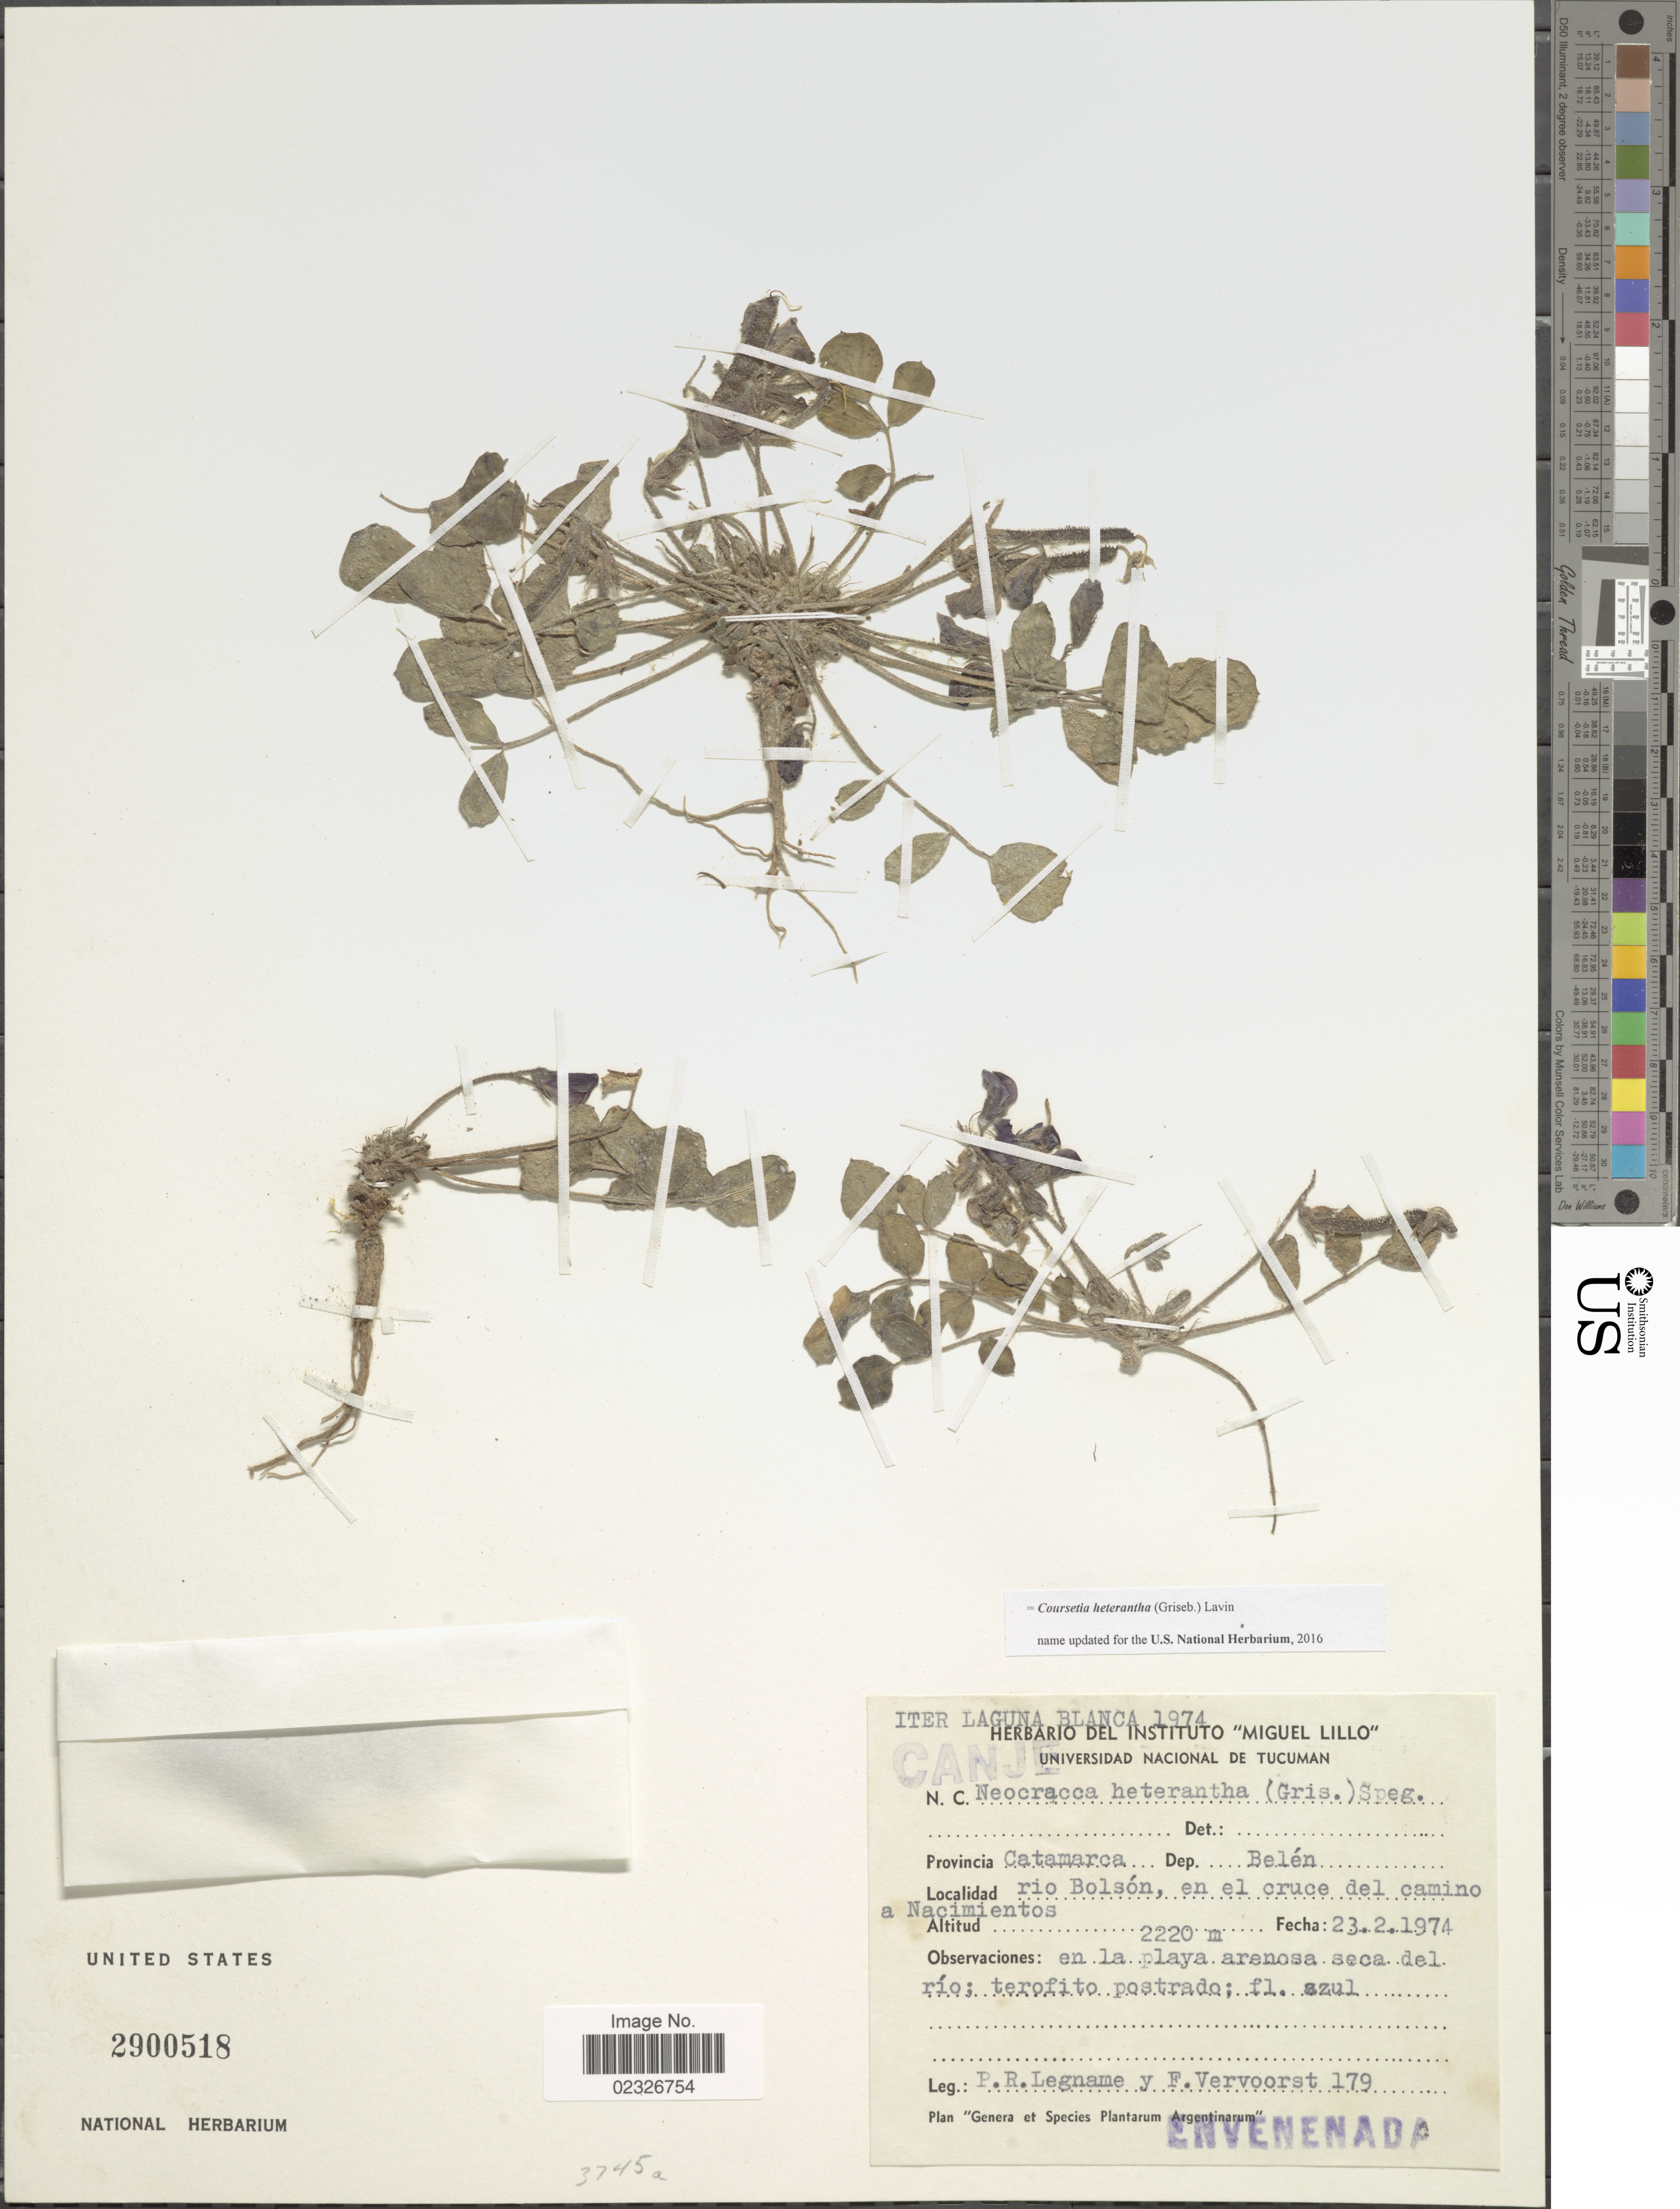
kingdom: Plantae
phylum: Tracheophyta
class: Magnoliopsida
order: Fabales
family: Fabaceae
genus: Coursetia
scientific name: Coursetia heterantha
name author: (Griseb.) Lavin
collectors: P. R. Legname & F. Vervoorst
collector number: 179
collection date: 1974-02-23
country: Argentina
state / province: Catamarca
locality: Provincia Catamarca. Dep. Belén. Rio Bolsón, en el cruce del camino a Nacimientos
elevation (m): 2220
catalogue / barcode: US 2900518